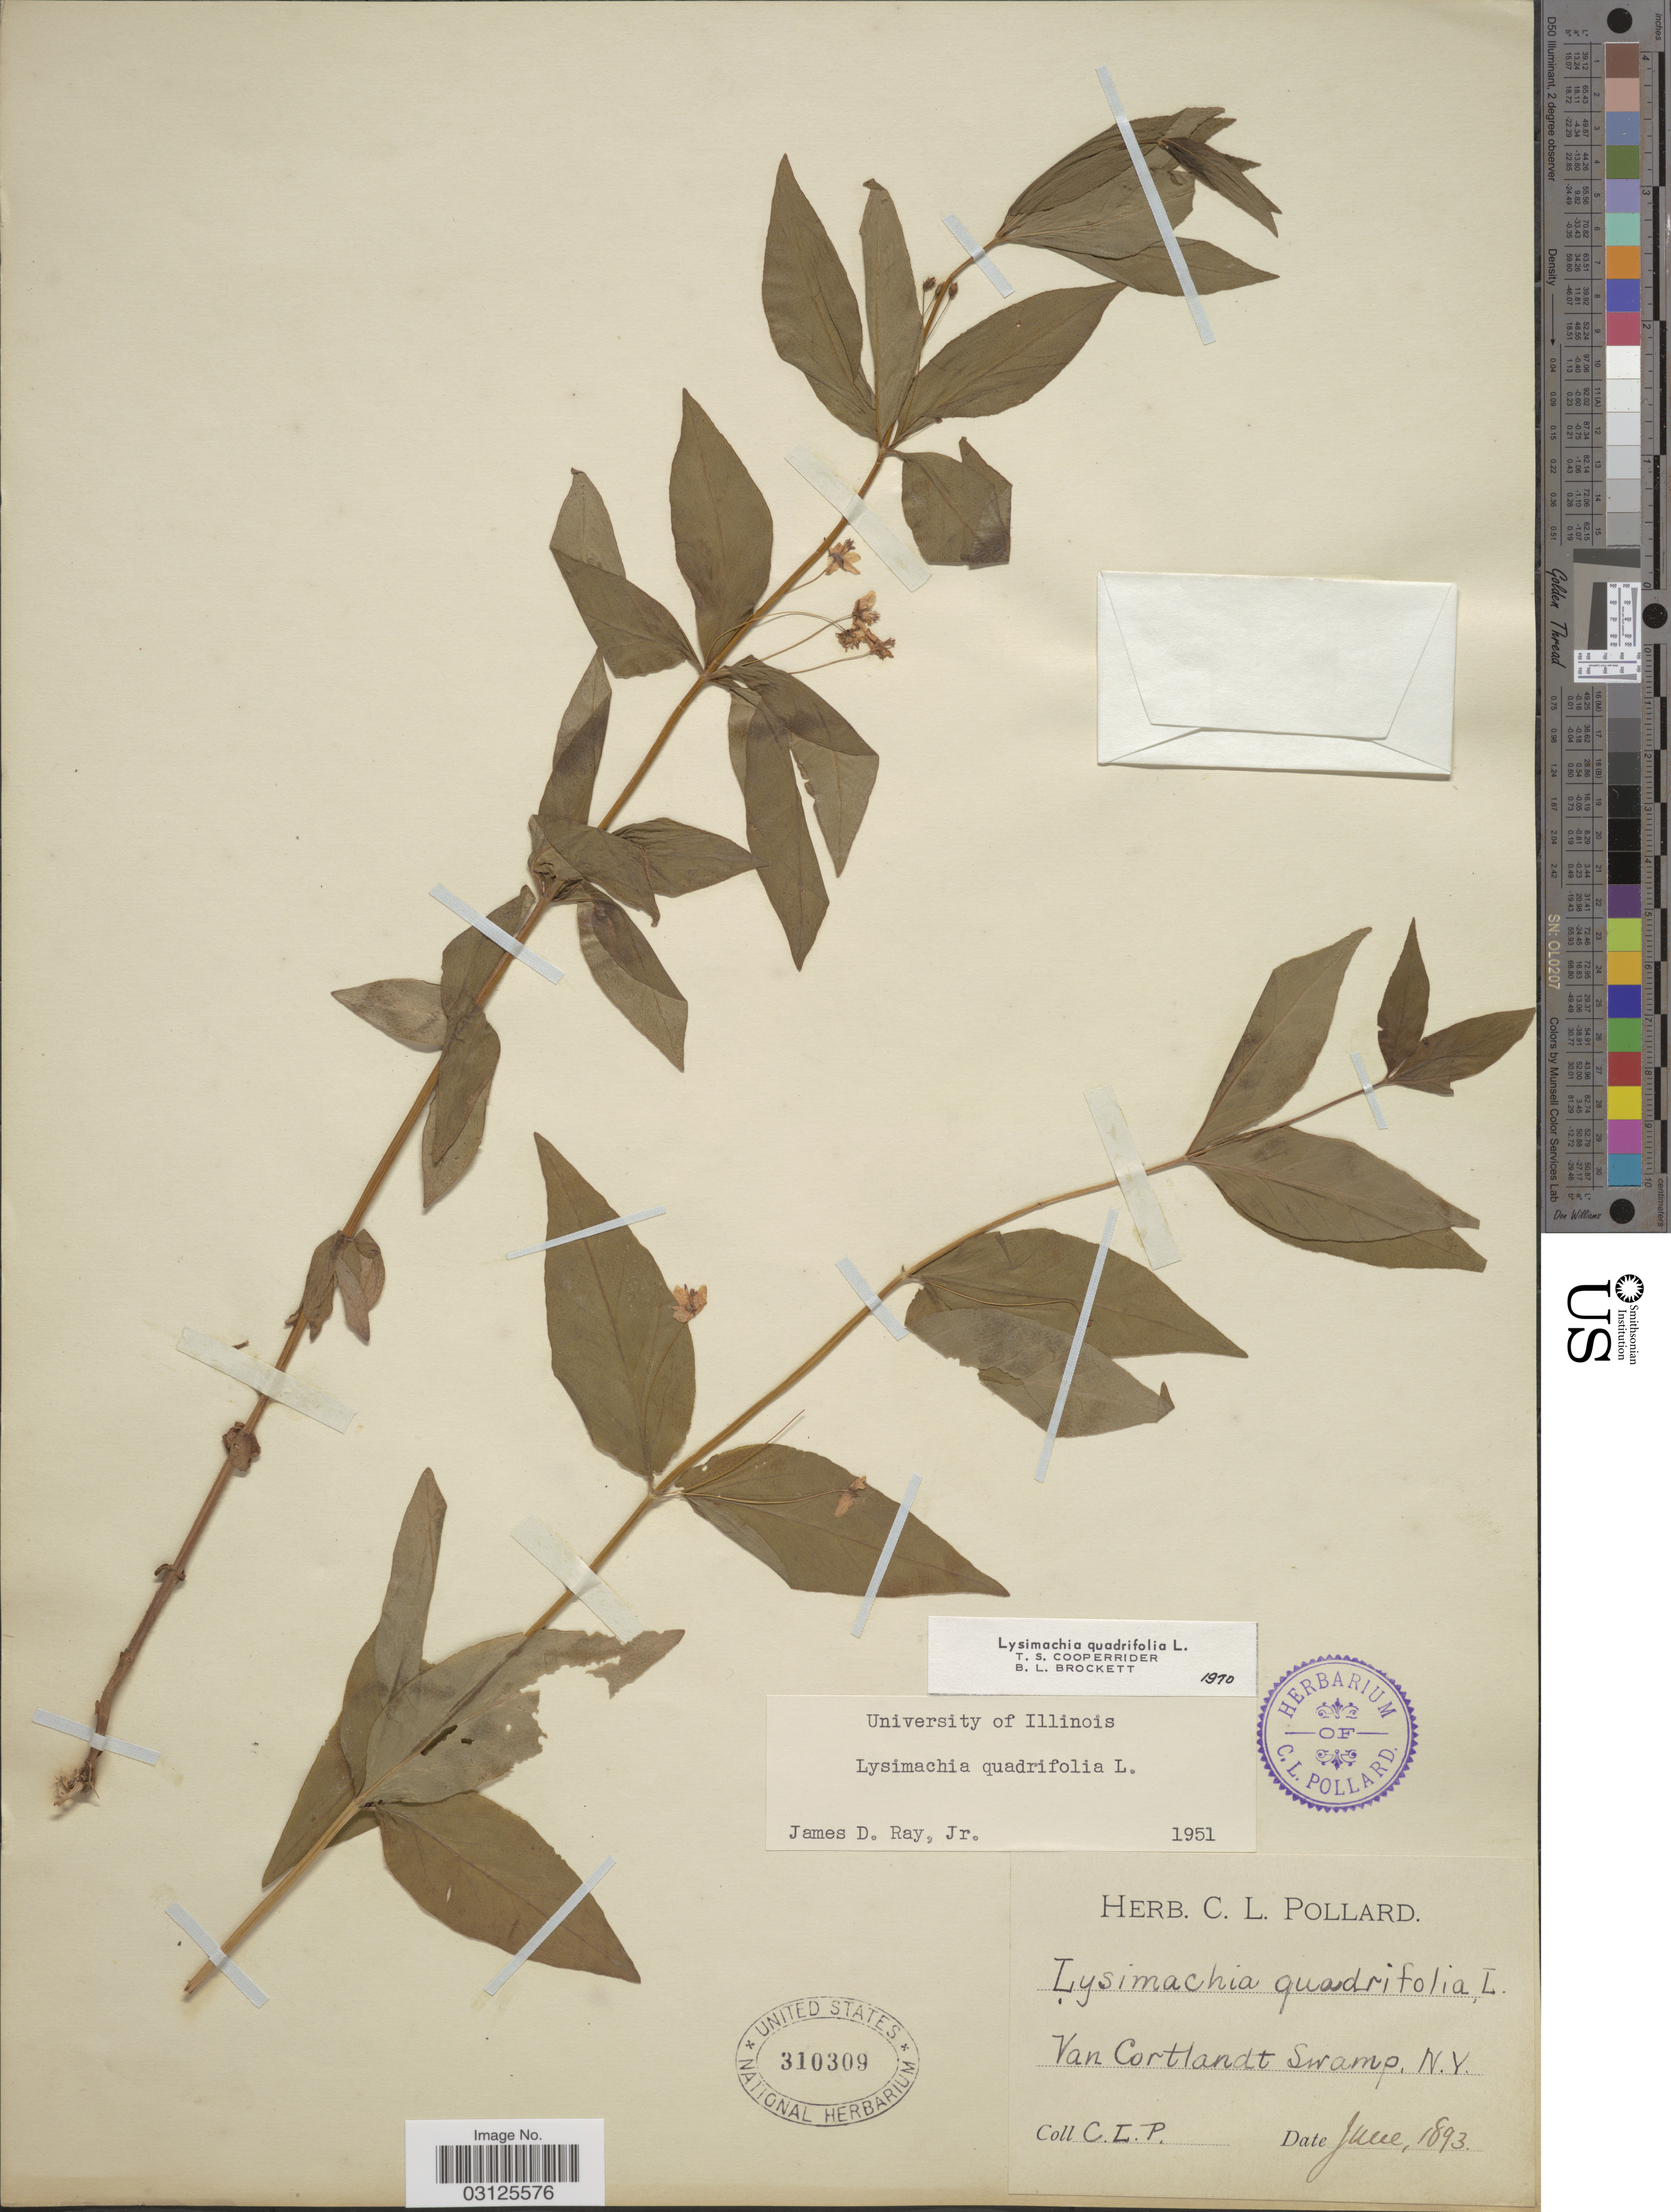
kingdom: Plantae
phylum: Tracheophyta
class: Magnoliopsida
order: Ericales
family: Primulaceae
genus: Lysimachia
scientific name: Lysimachia quadrifolia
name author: L.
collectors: C. L. Pollard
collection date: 1893-06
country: United States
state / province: New York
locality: Van Cortlandt Swamp, N.Y.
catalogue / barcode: US 310309